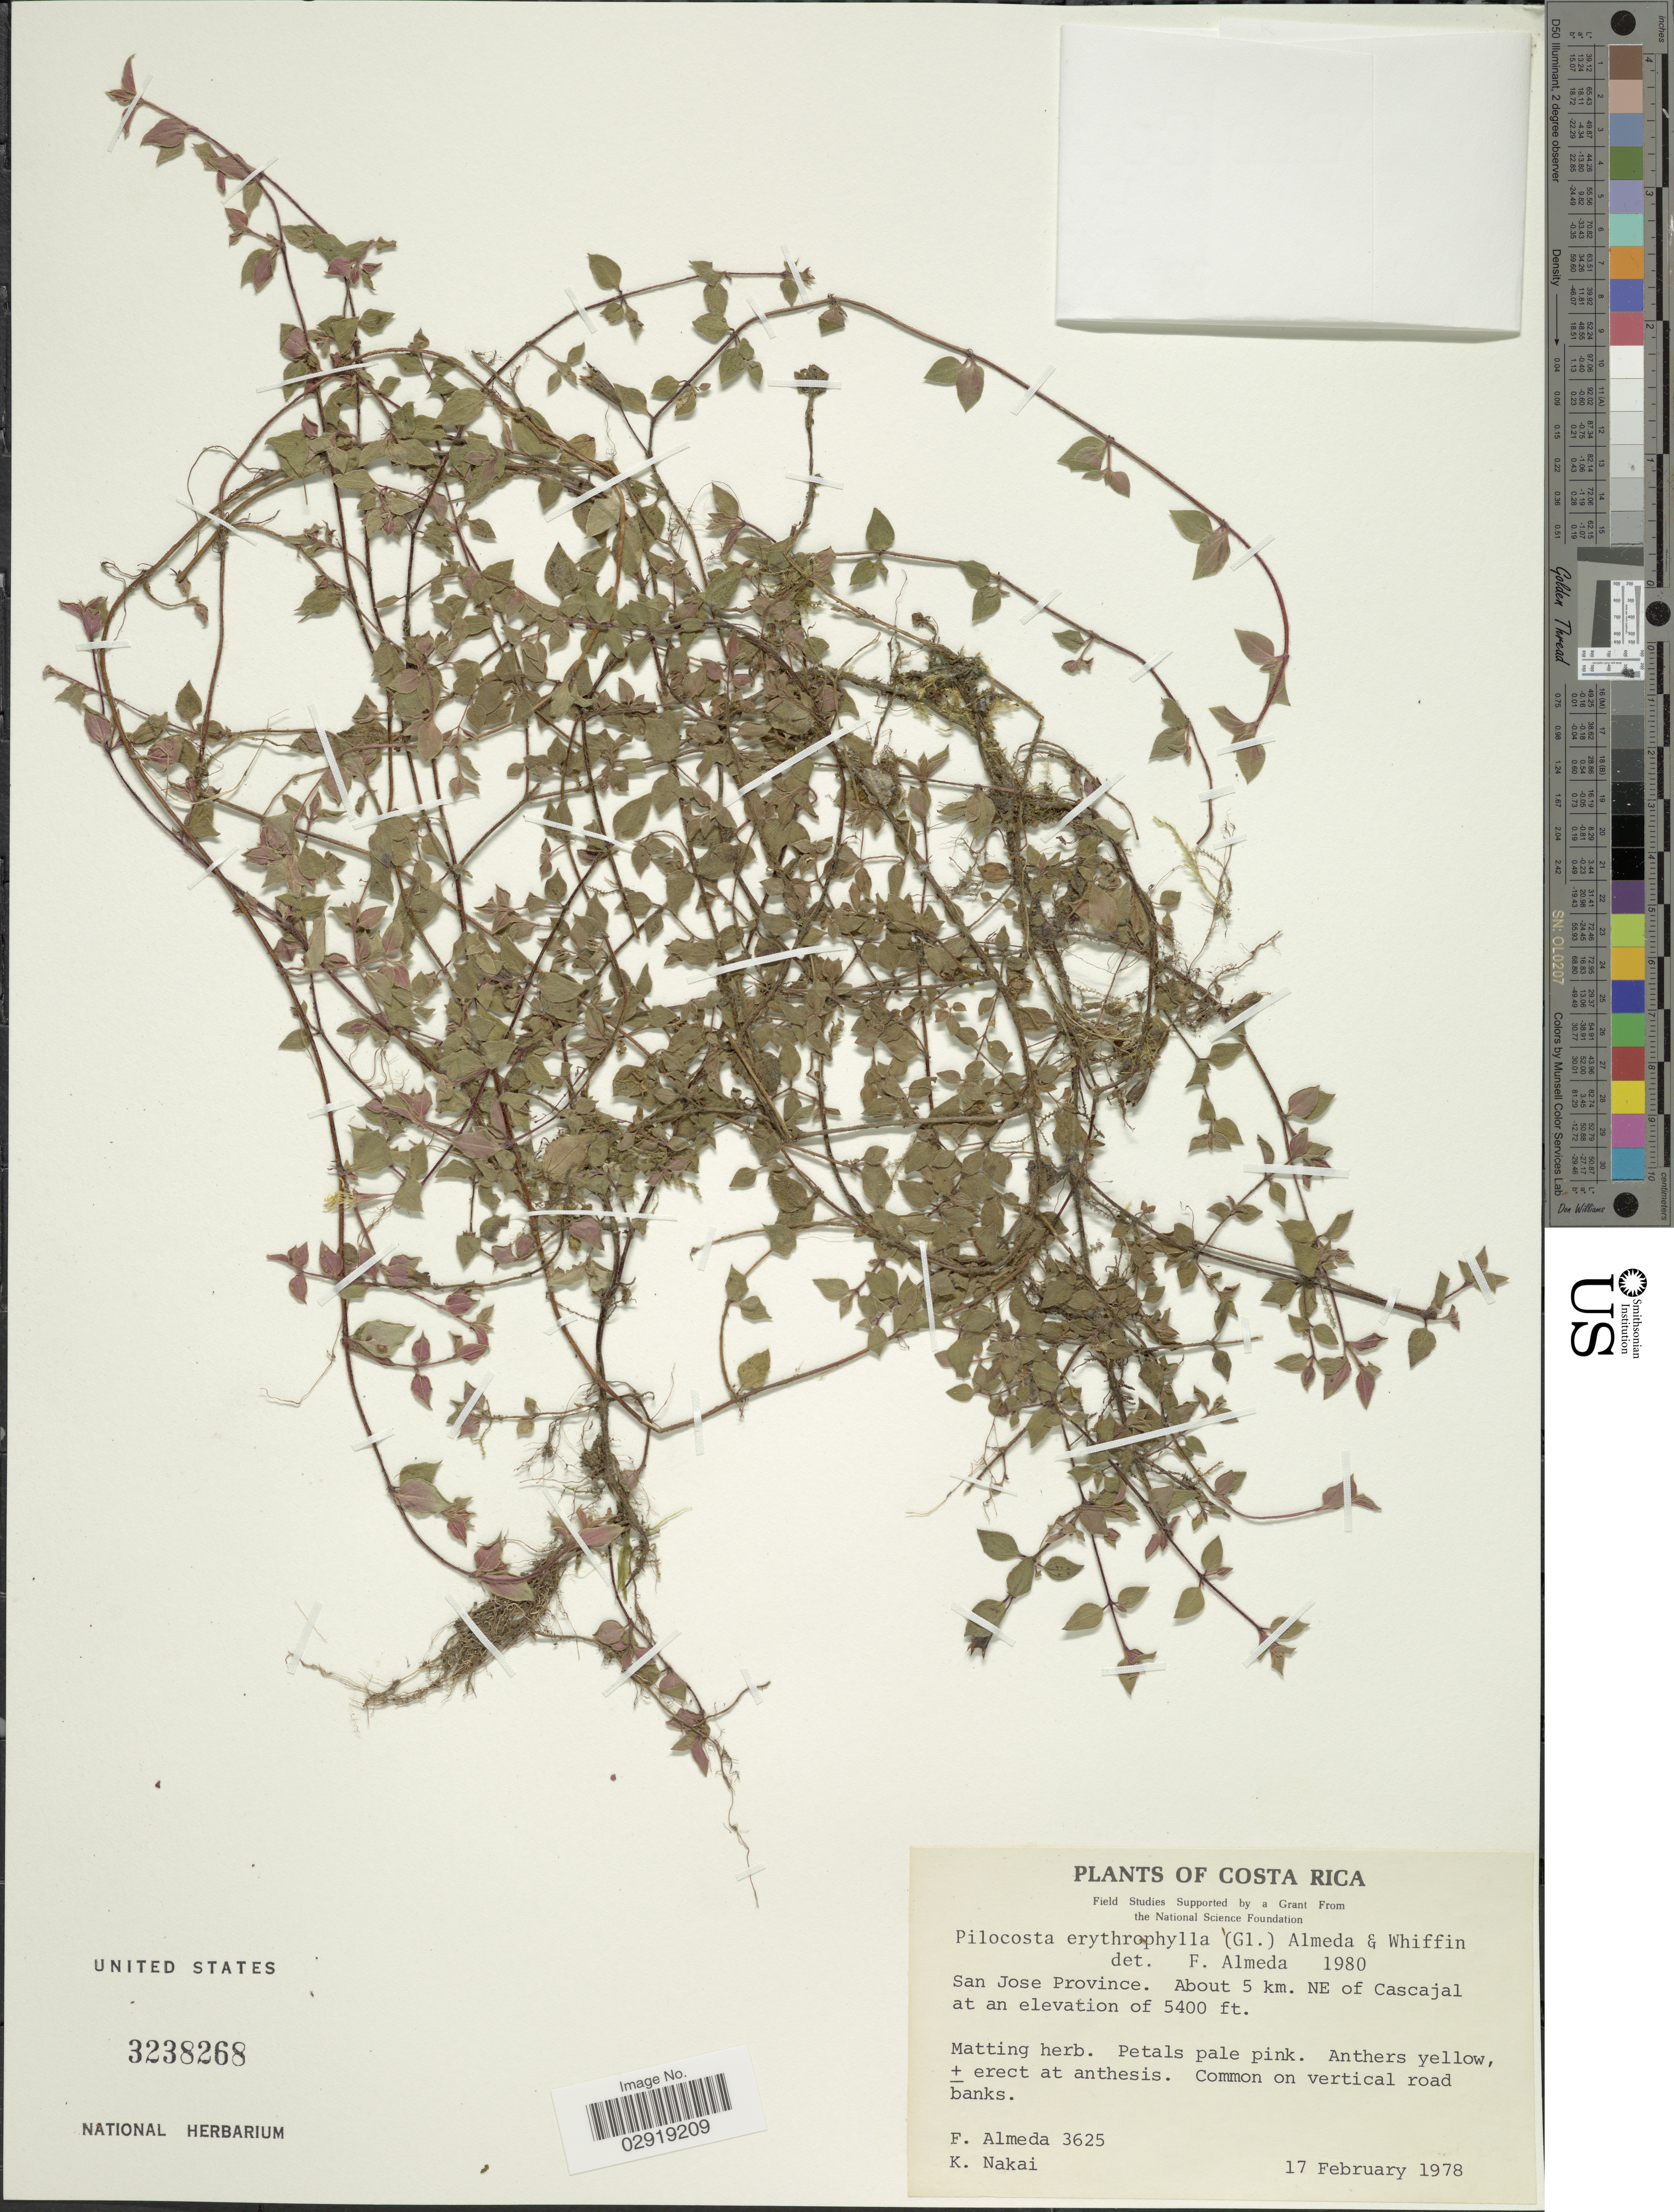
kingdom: Plantae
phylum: Tracheophyta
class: Magnoliopsida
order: Myrtales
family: Melastomataceae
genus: Pilocosta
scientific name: Pilocosta erythrophylla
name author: (Gleason) Almeda &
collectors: F. Almeda & K. M. Nakai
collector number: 3625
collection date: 1978-02-17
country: Costa Rica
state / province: San José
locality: About 5 km. NE of Cascajal.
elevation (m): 1646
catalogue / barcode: US 3238268